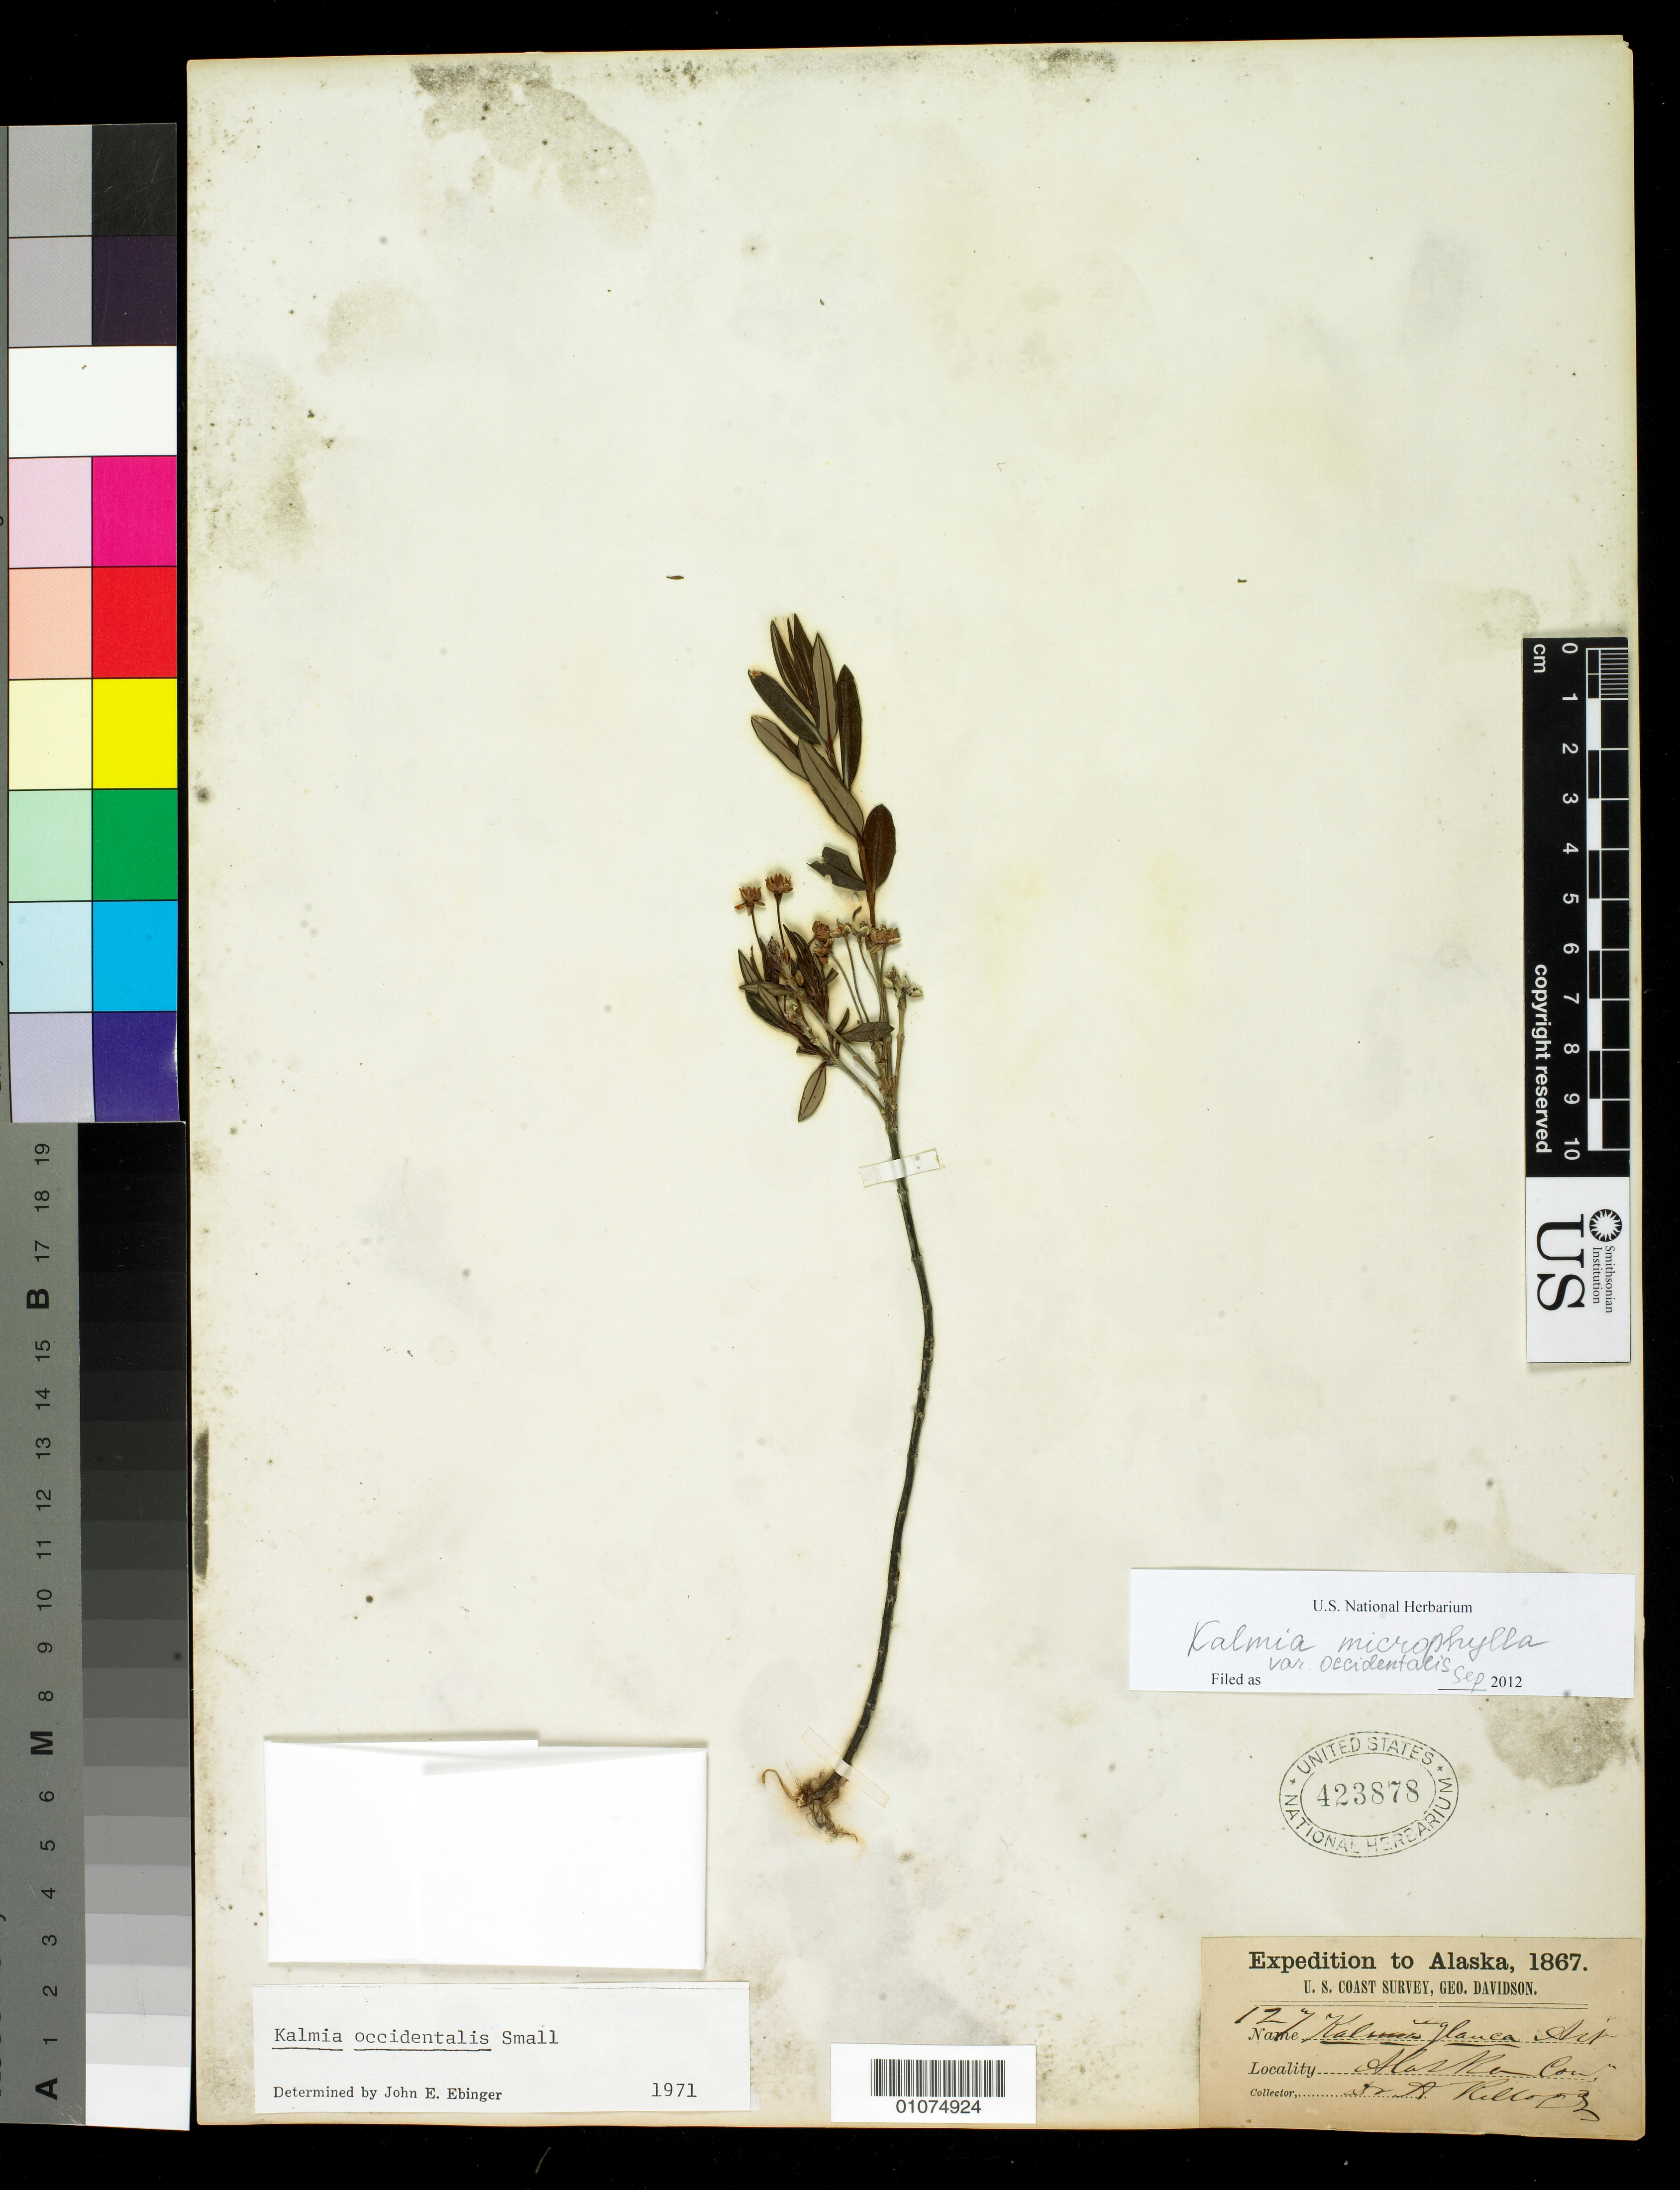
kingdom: Plantae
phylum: Tracheophyta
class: Magnoliopsida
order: Ericales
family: Ericaceae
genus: Kalmia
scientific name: Kalmia microphylla var. occidentalis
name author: (Small) Ebinger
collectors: A. Kellogg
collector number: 127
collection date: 1867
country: United States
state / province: Alaska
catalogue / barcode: US 423878